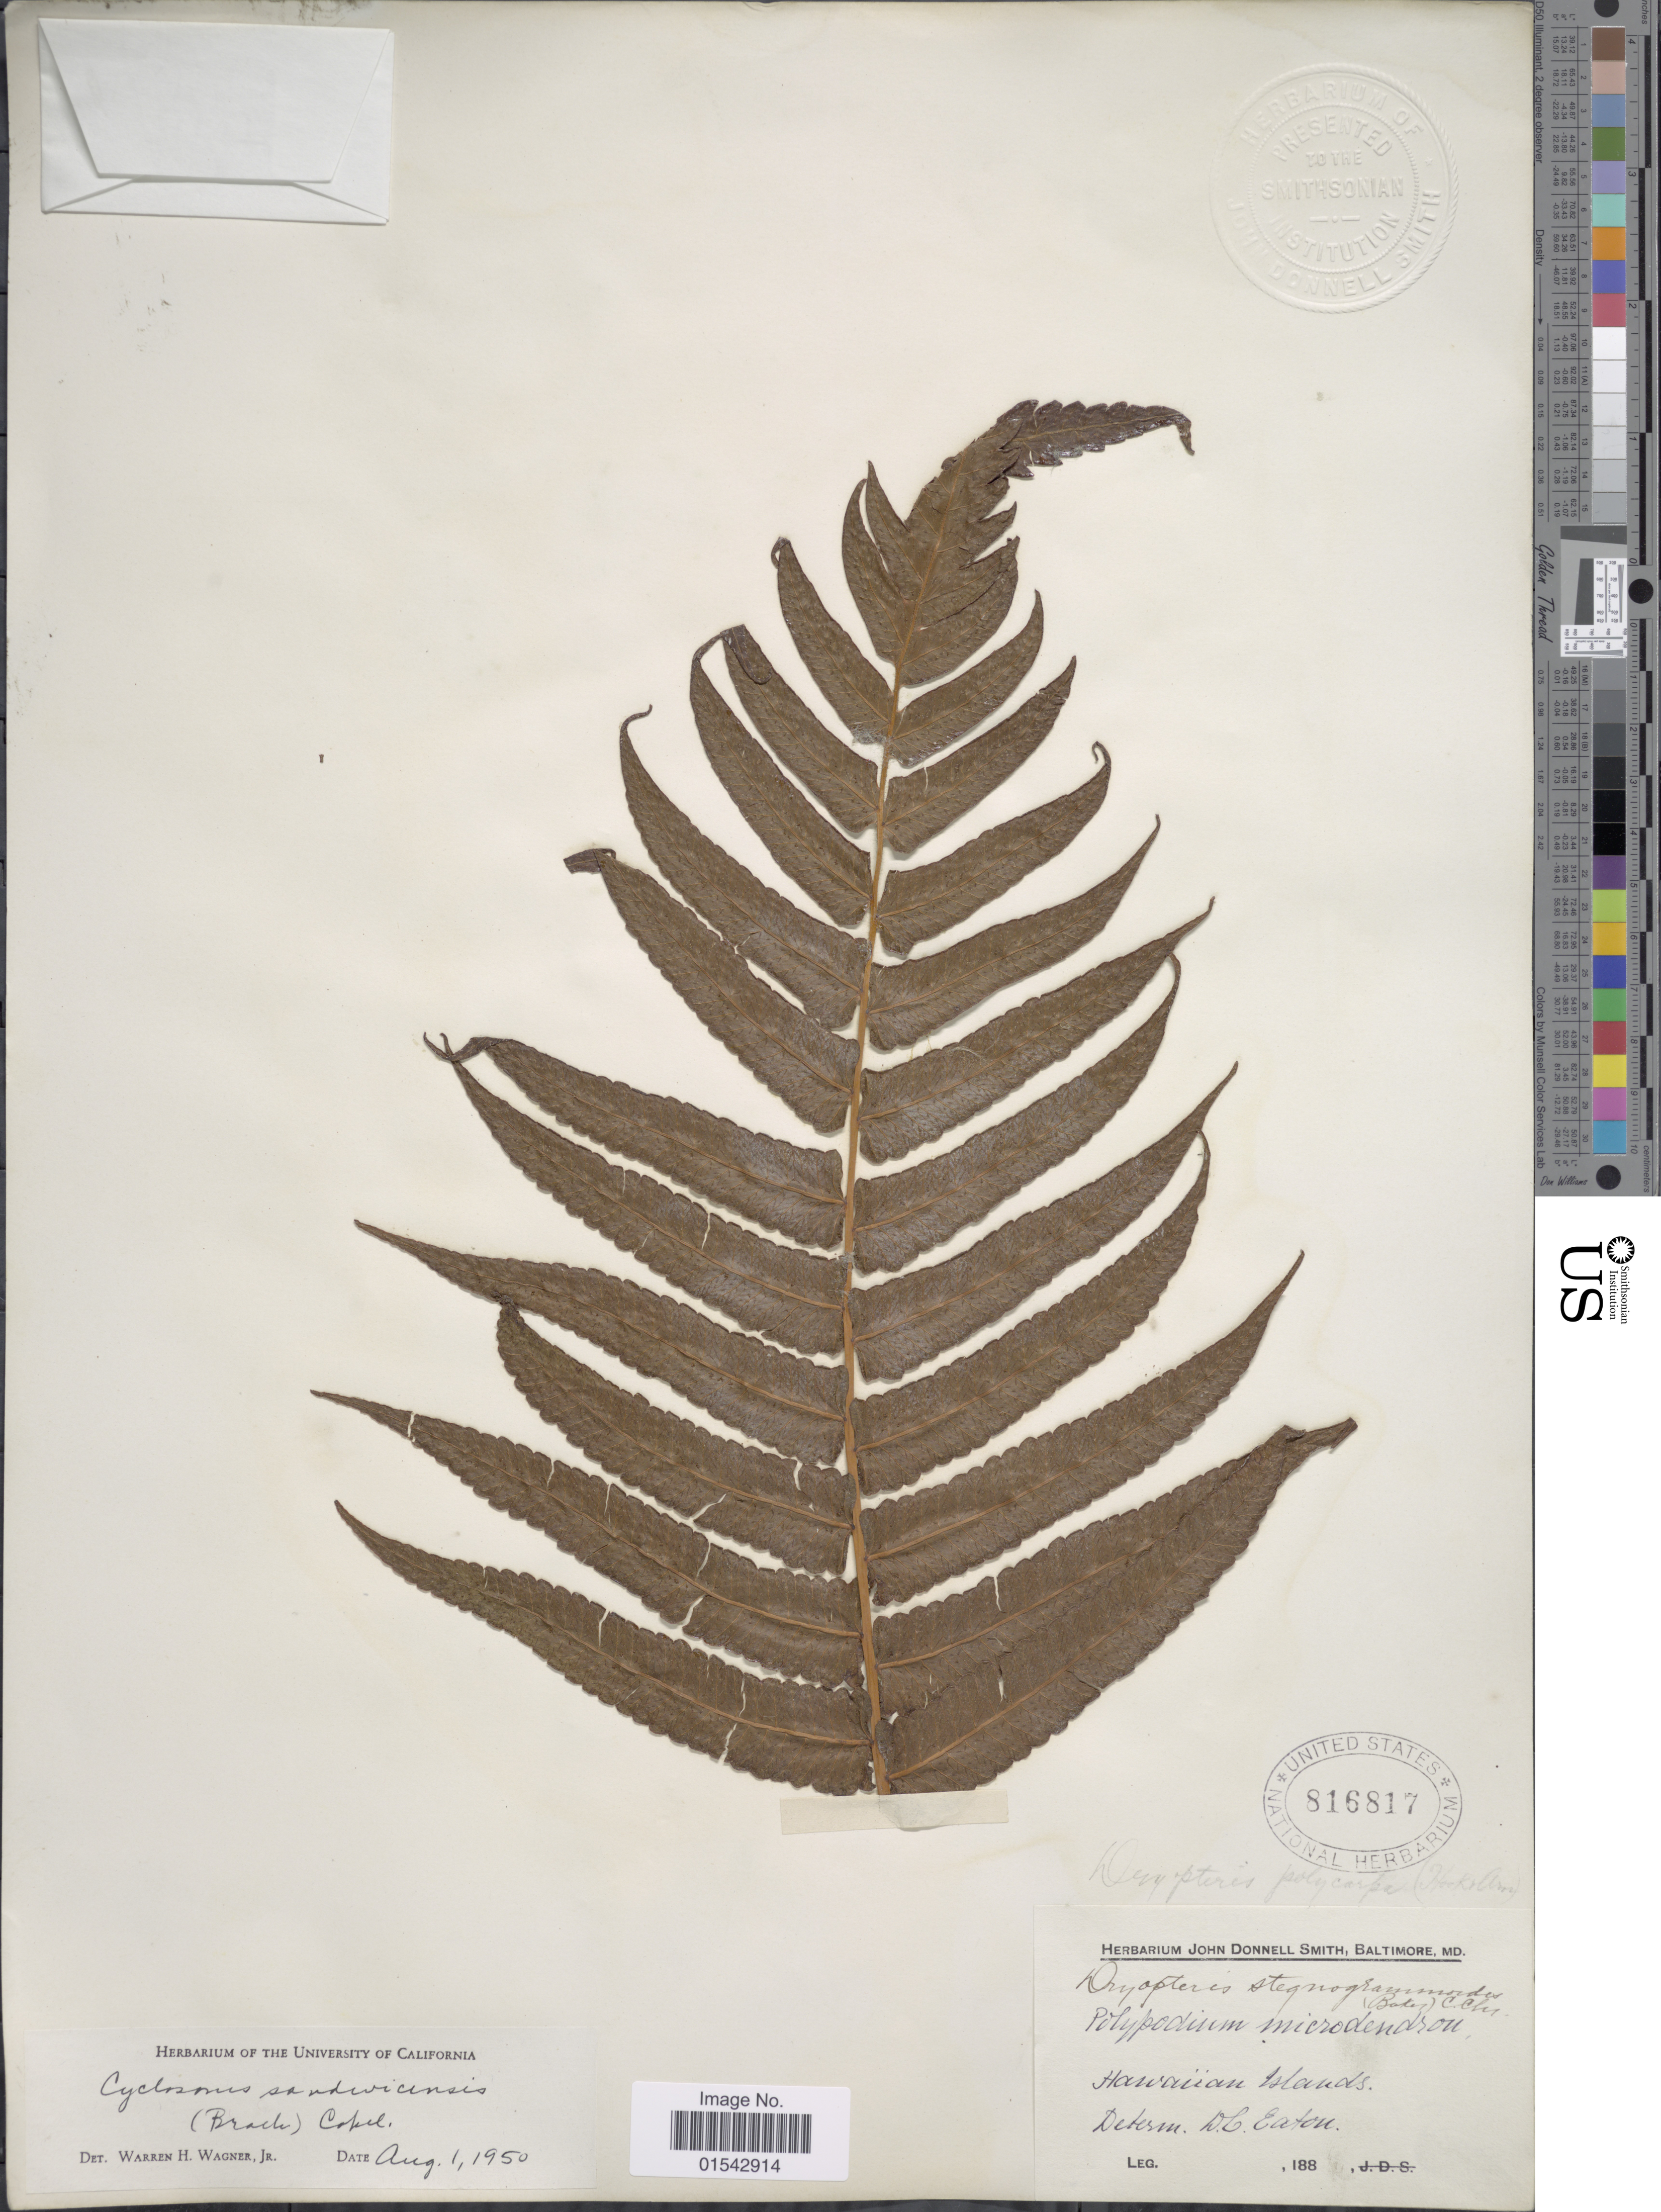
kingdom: Plantae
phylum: Tracheophyta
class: Polypodiopsida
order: Polypodiales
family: Thelypteridaceae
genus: Cyclosorus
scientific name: Cyclosorus sandwicensis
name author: Copel.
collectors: ex Herb. John Donnell Smith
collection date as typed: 188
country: United States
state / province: Hawaii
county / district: Hawaii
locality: Hawaiian Islands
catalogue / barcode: US 816817